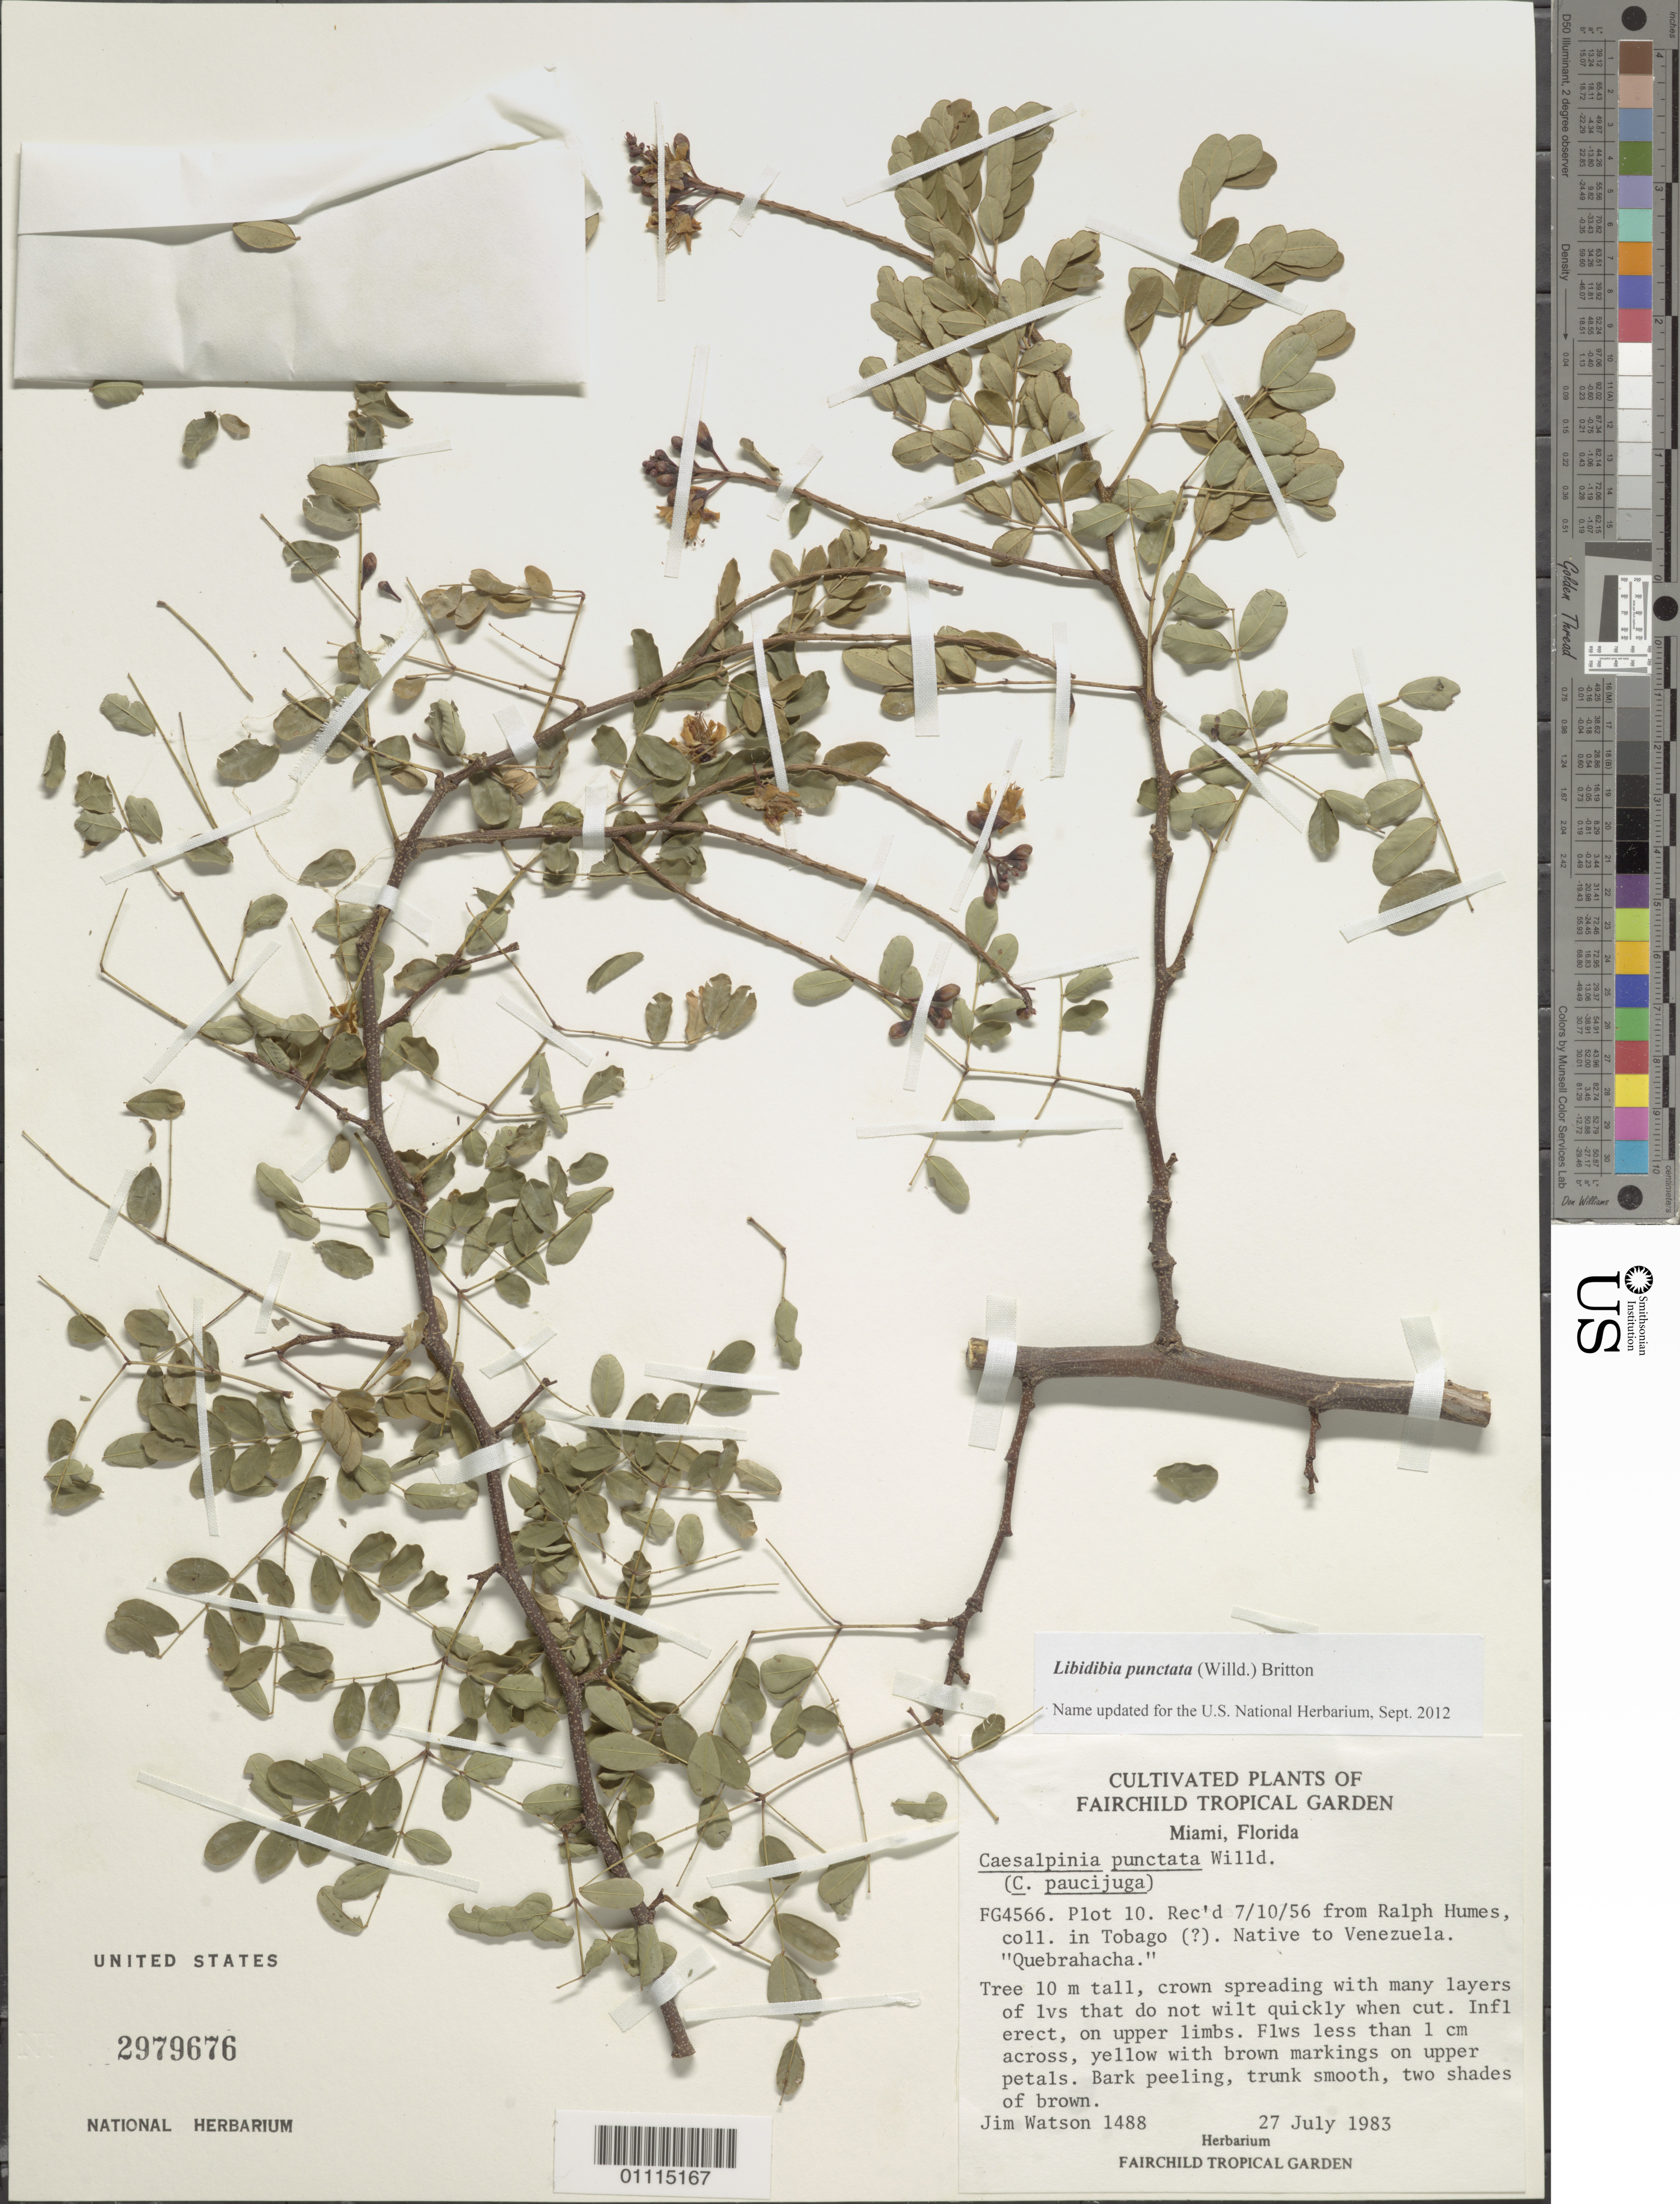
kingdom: Plantae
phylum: Tracheophyta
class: Magnoliopsida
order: Fabales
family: Fabaceae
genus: Libidibia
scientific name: Libidibia punctata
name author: (Willd.) Britton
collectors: J. B. Watson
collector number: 1488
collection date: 1983-07-27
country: United States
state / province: Florida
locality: Miami; Fairchild Tropical Garden. FG4566. Plot 10.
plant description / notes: From label: "Rec'd 7/10/1956 from Ralph Humes, coll. in Tobago (?). Native to Venezuela."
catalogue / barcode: US 2979676